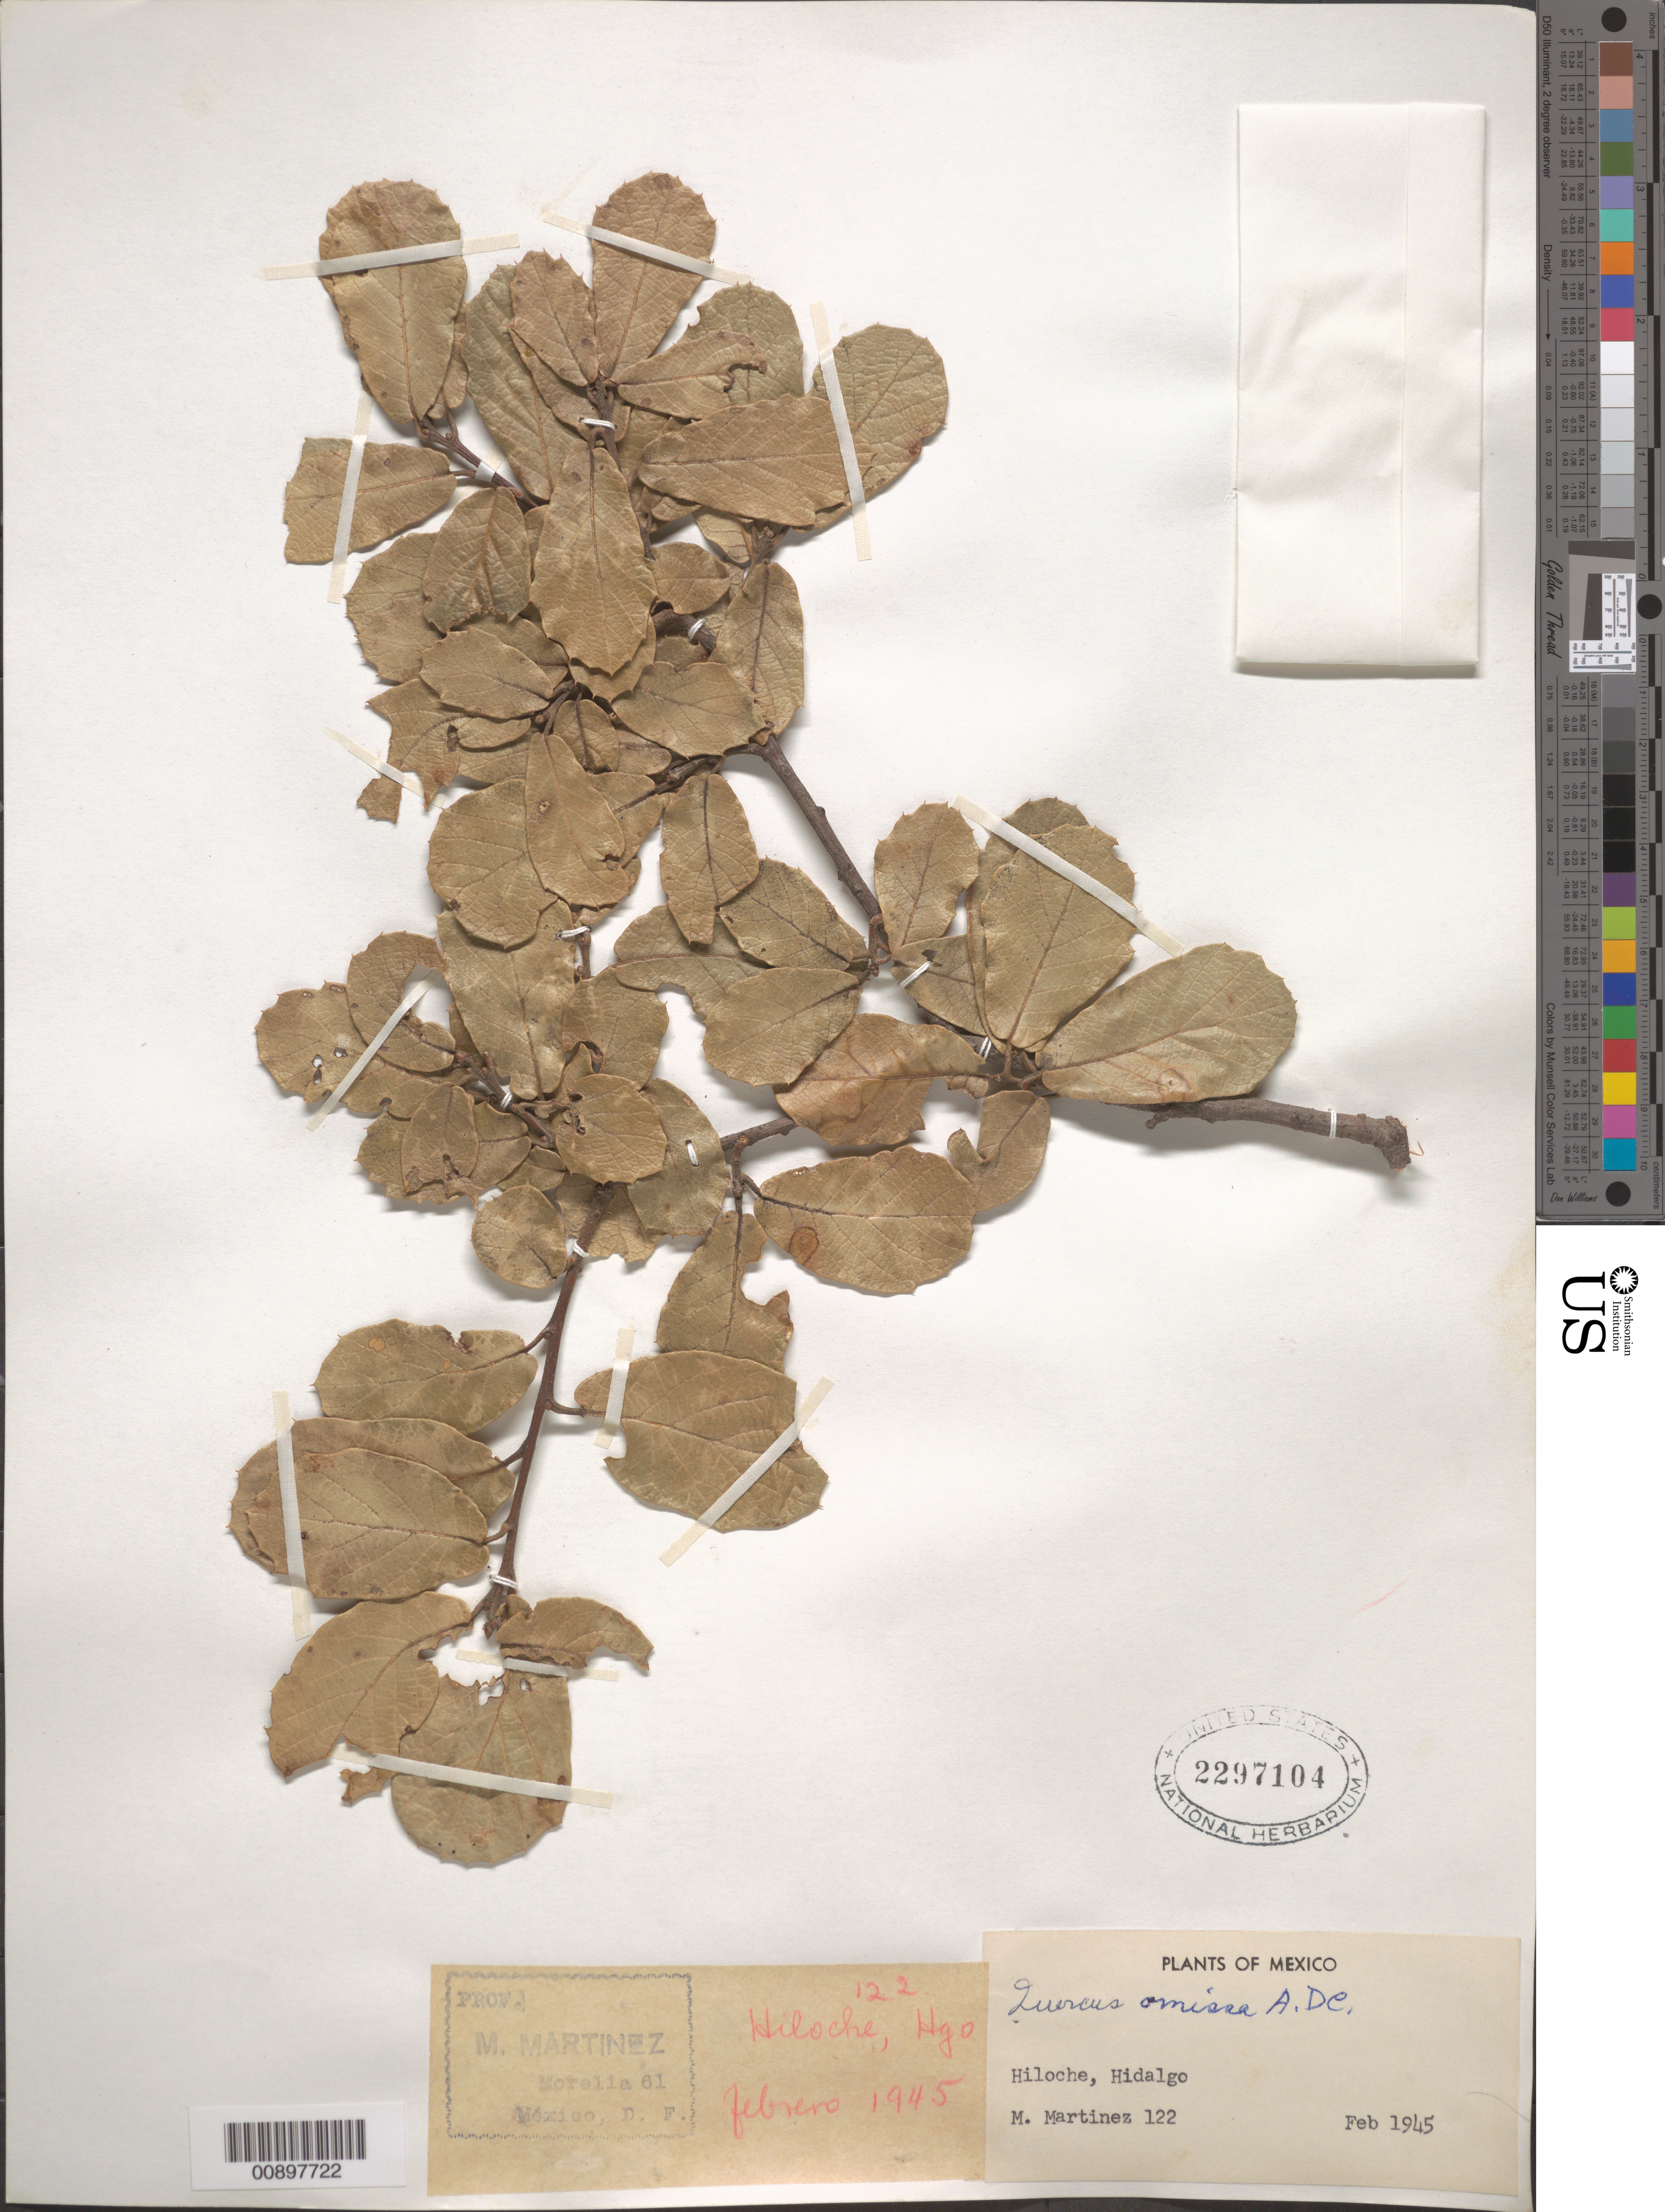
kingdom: Plantae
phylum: Tracheophyta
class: Magnoliopsida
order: Fagales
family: Fagaceae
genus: Quercus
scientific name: Quercus omissa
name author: A. DC.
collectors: M. Martinez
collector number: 122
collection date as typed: Feb 1945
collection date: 1945-02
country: Mexico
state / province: Hidalgo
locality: Hiloche, Hidalgo.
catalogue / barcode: US 2297104